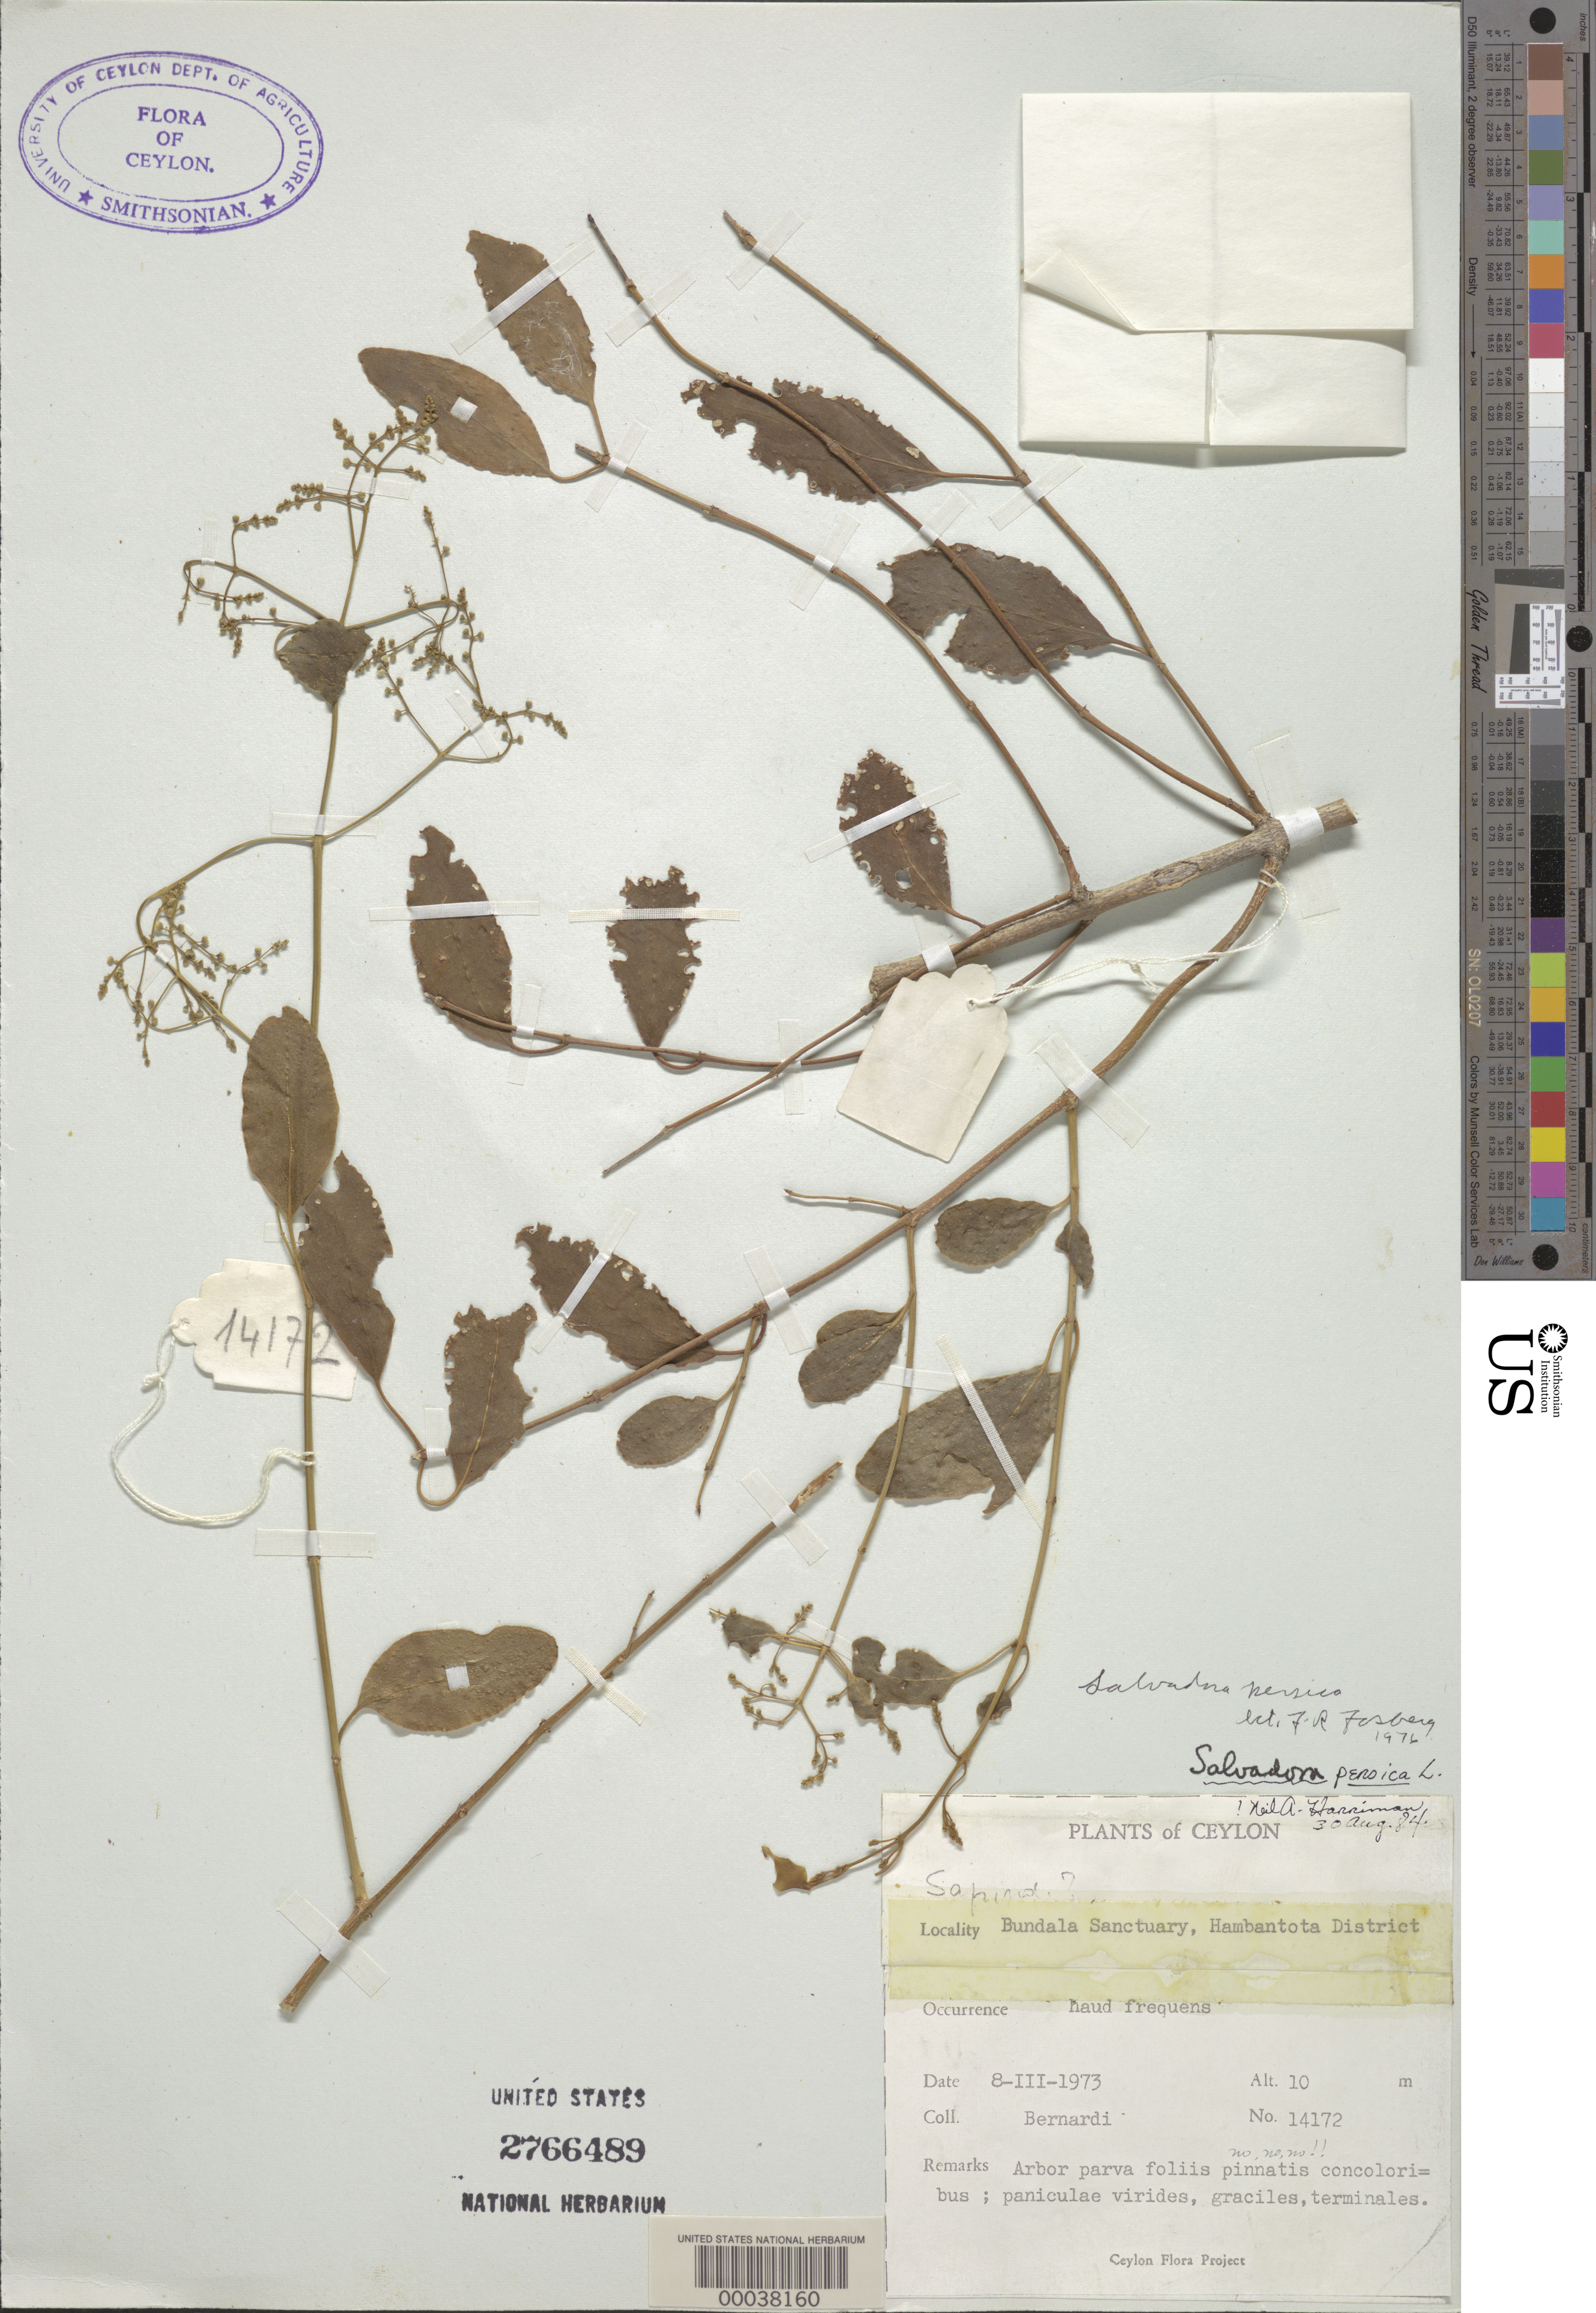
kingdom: Plantae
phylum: Tracheophyta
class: Magnoliopsida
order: Brassicales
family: Salvadoraceae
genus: Salvadora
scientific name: Salvadora persica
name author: L.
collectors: Bernardi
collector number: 14172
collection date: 1973-03-08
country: Sri Lanka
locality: Ceylon. Bundala Sanctuary, Hambantota District.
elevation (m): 10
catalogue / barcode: US 2766489